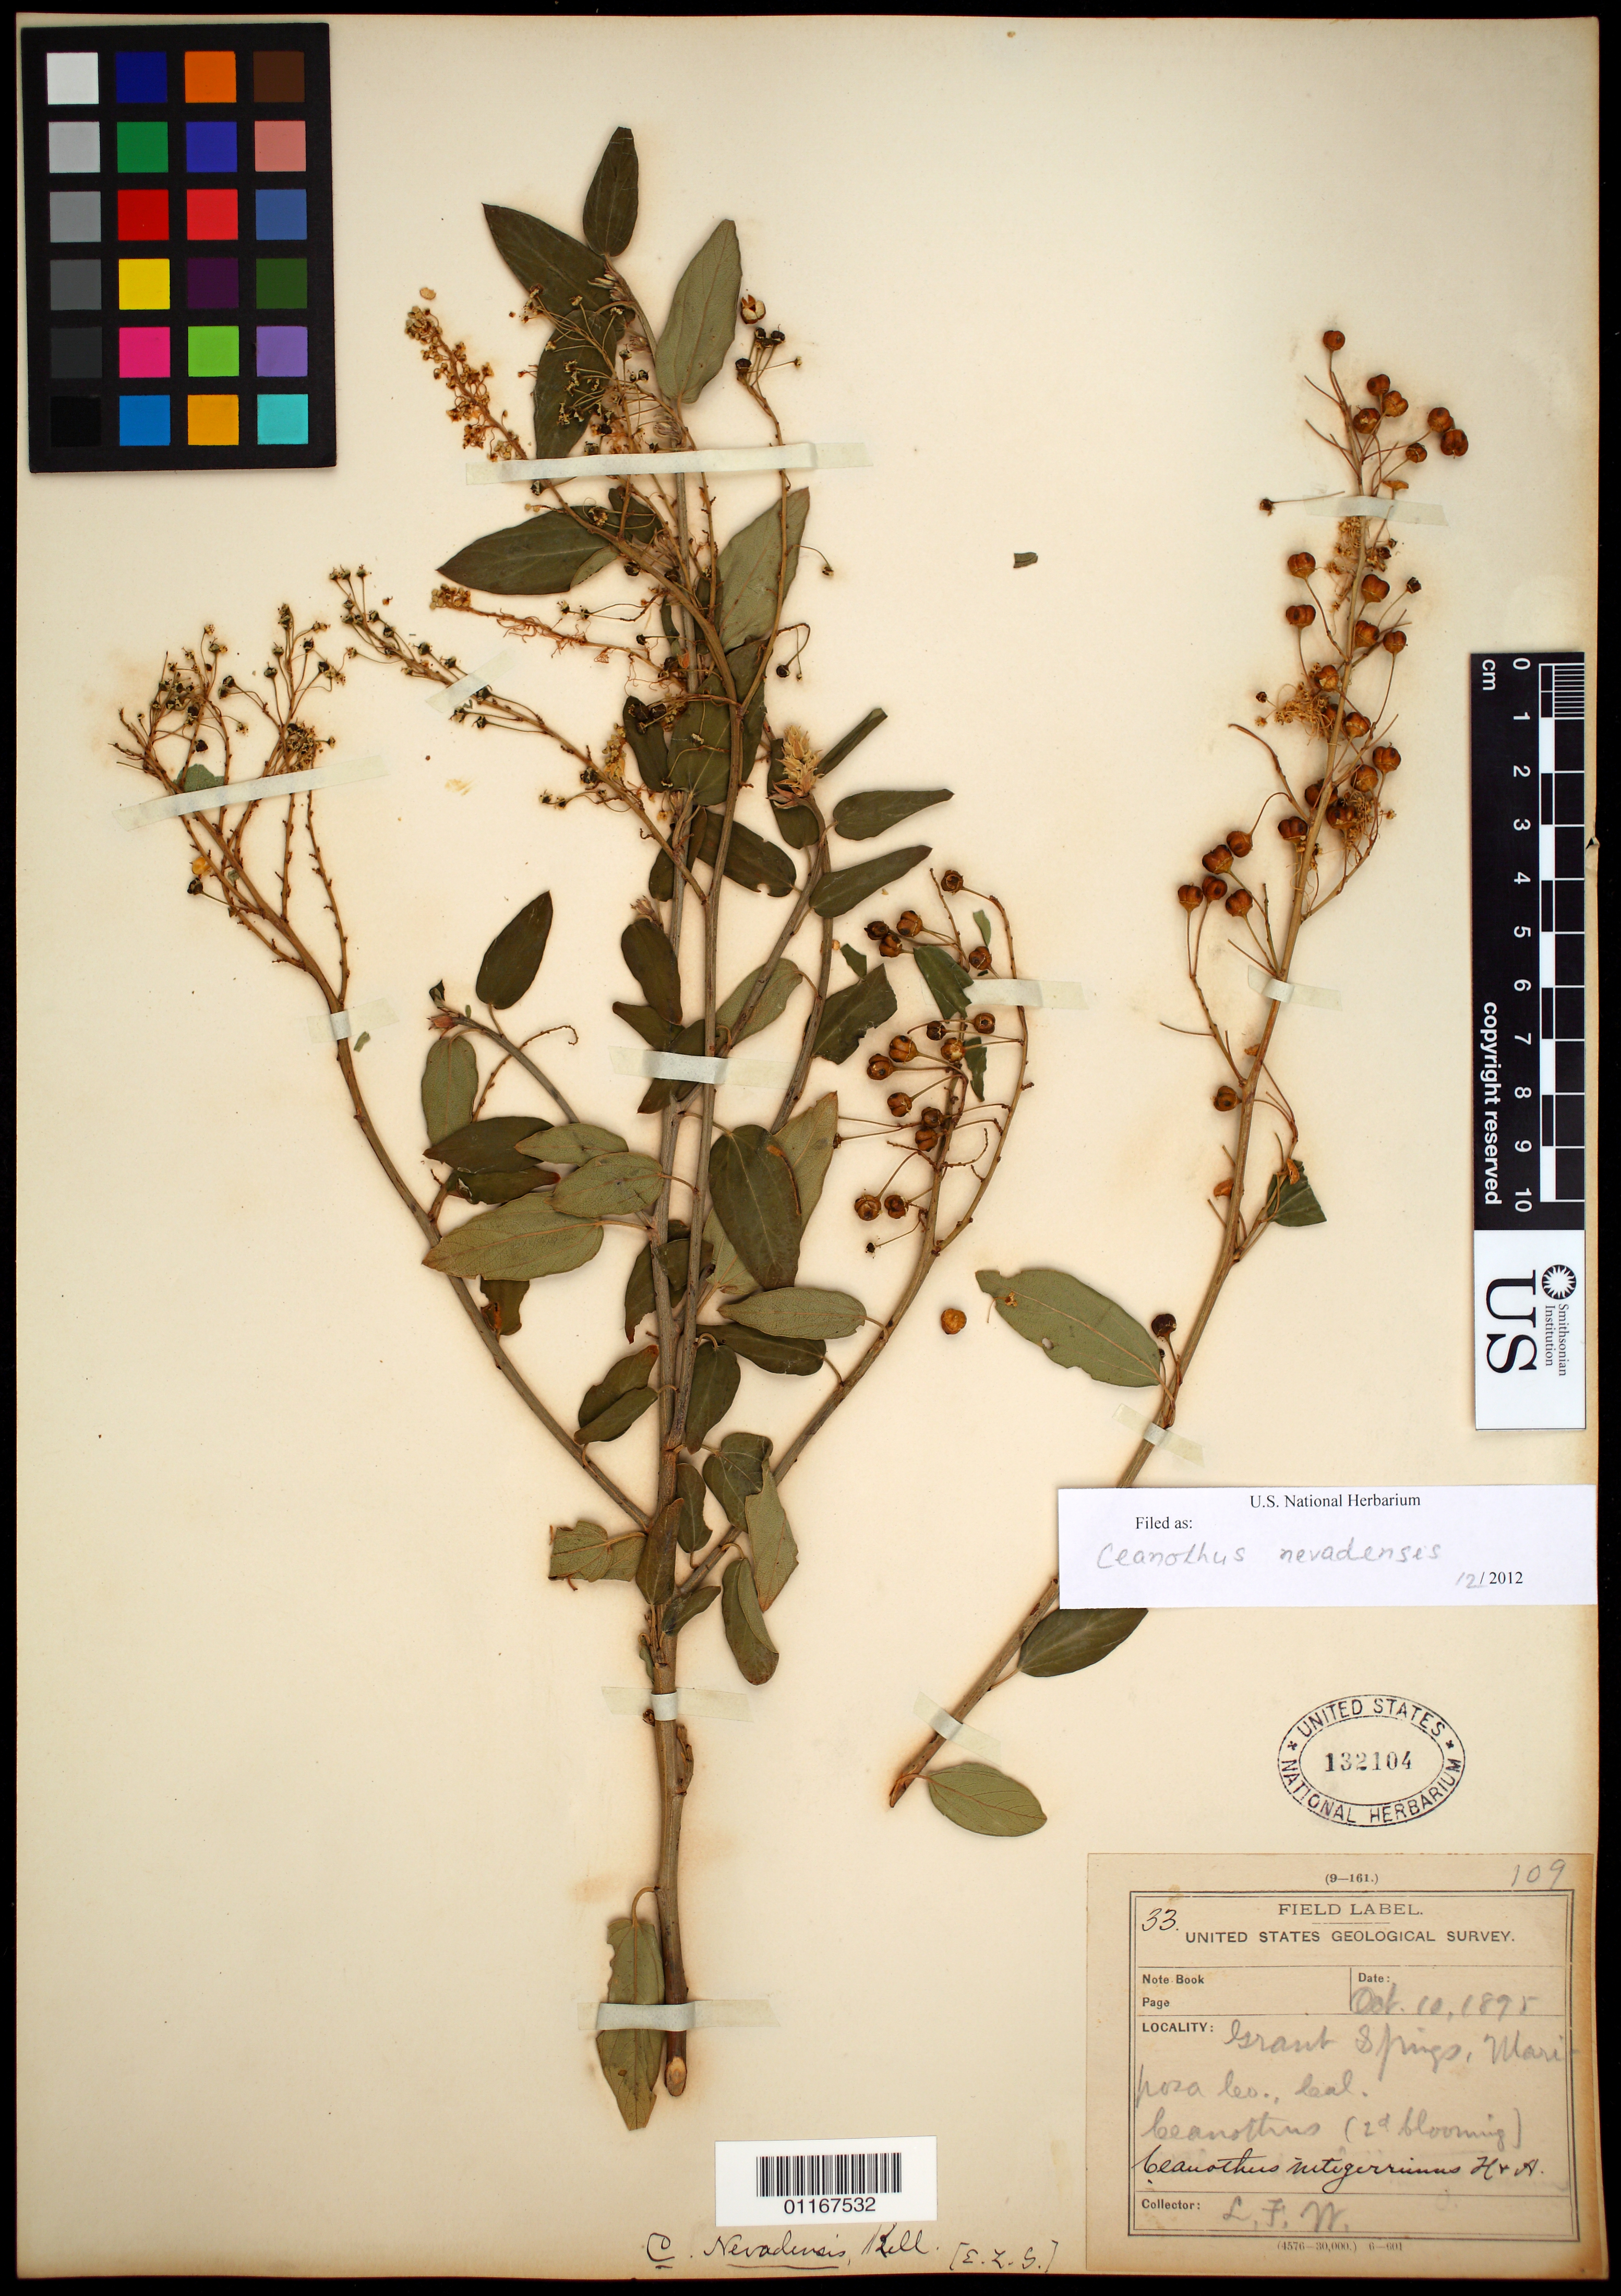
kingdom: Plantae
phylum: Tracheophyta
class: Magnoliopsida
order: Rosales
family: Rhamnaceae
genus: Ceanothus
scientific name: Ceanothus nevadensis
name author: Kellogg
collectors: L. F. Ward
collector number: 33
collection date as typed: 10 Oct 1895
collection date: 1895-10-10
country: United States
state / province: California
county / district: Mariposa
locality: Grant Springs.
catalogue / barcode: US 132104